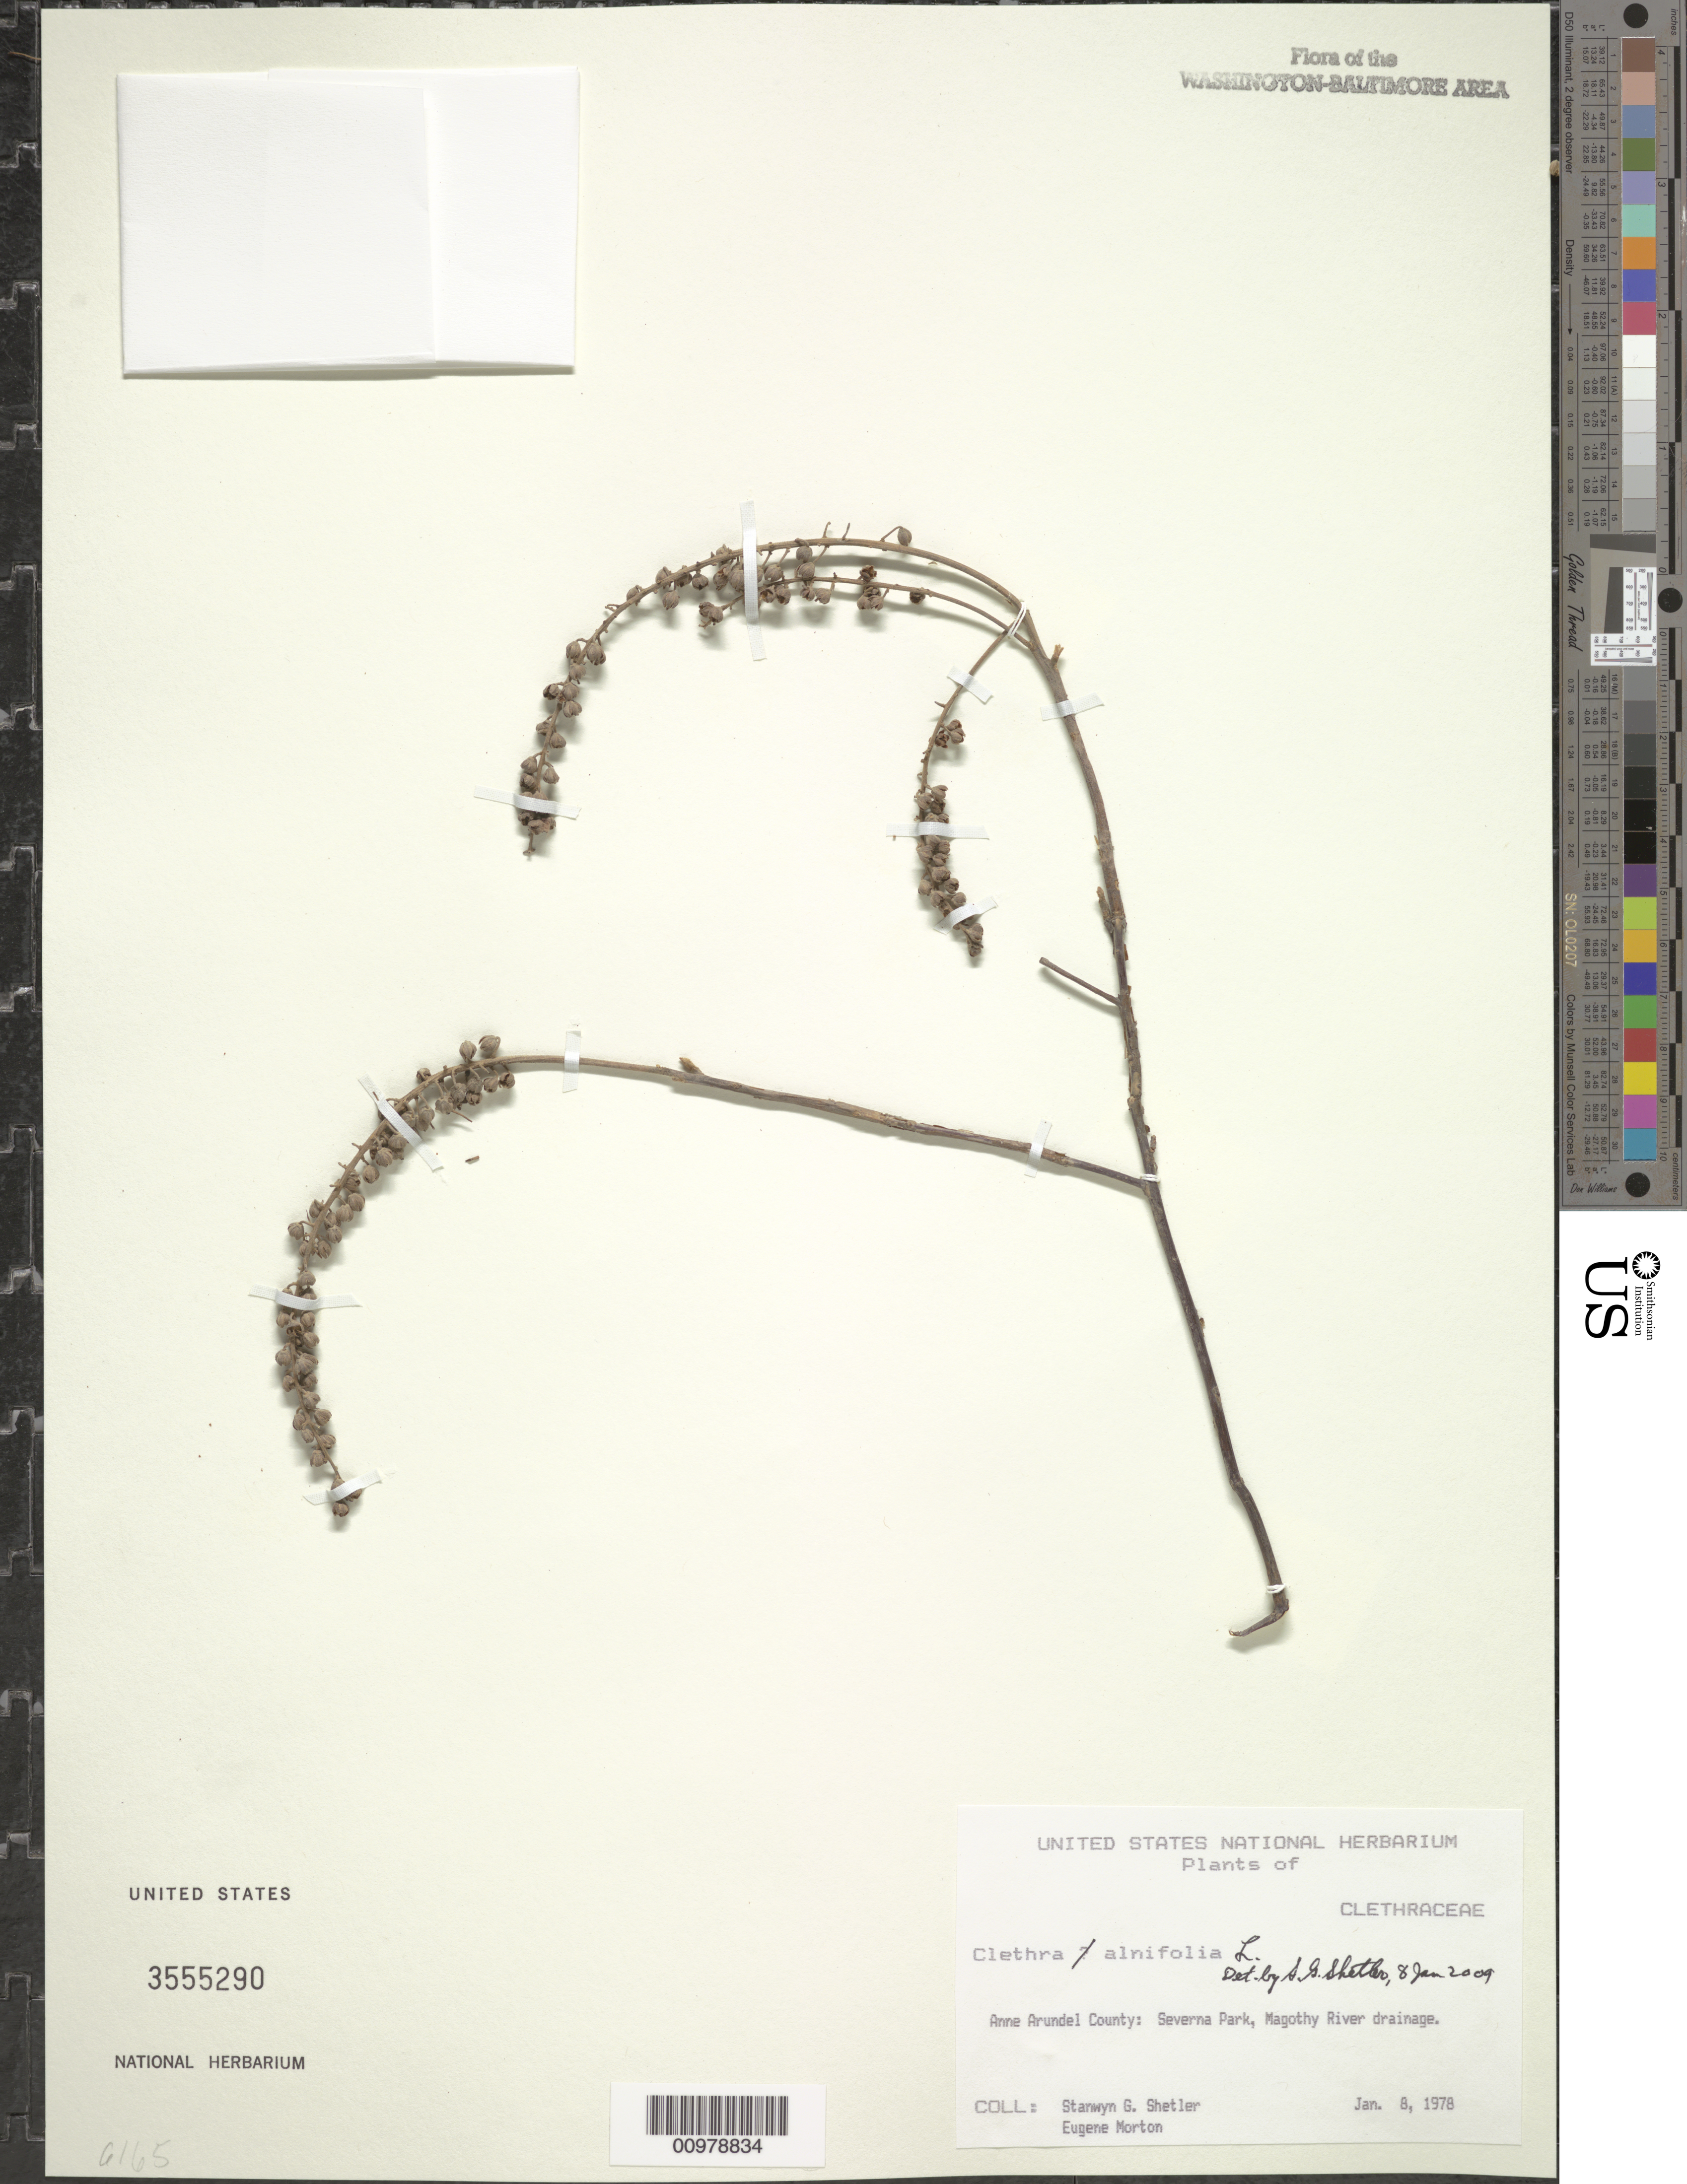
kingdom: Plantae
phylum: Tracheophyta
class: Magnoliopsida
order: Ericales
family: Clethraceae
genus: Clethra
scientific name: Clethra alnifolia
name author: L.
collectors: S. Shetler & E. Morton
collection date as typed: Jan. 8, 1978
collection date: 1978-01-08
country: United States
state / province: Maryland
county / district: Anne Arundel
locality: Severna Park, Magothy River drainage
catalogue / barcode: US 3555290